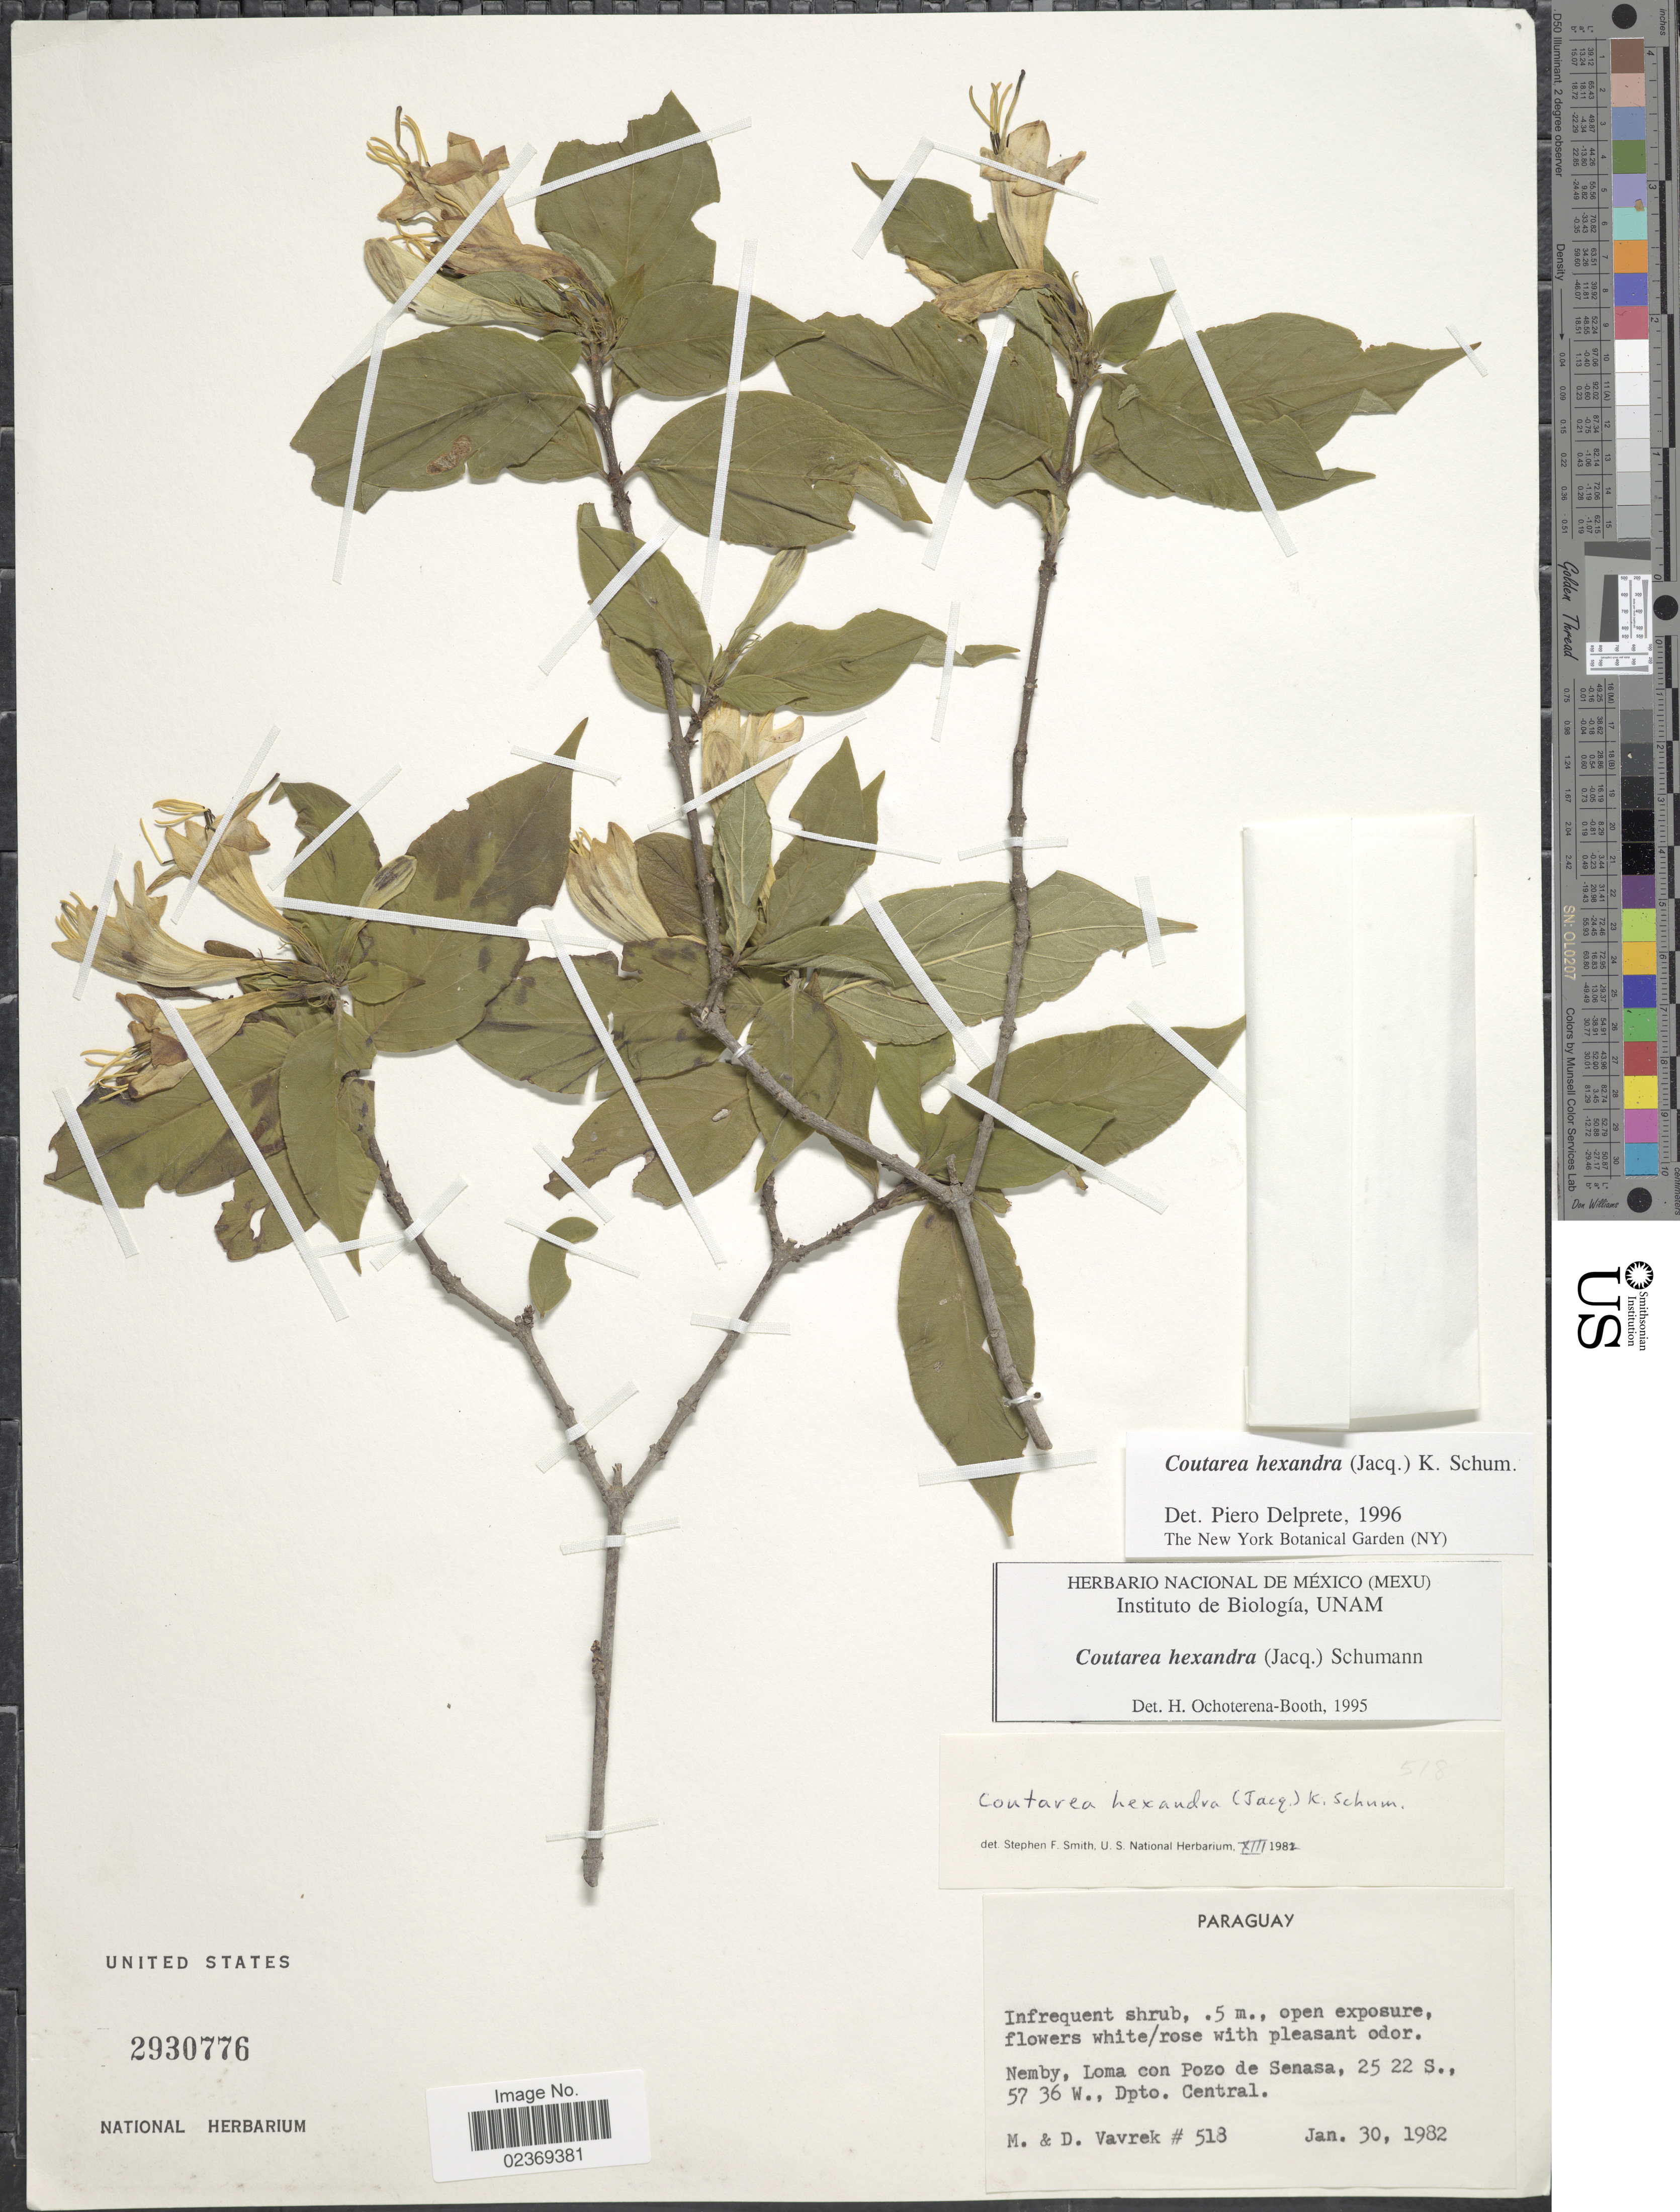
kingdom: Plantae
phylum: Tracheophyta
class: Magnoliopsida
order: Gentianales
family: Rubiaceae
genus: Coutarea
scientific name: Coutarea hexandra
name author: (Jacq.) K. Schum.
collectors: M. Vavrek & D. Vavrek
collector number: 518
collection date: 1982-01-30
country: Paraguay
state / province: Central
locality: Nemby, Loma con Pozo de Senasa.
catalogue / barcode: US 2930776